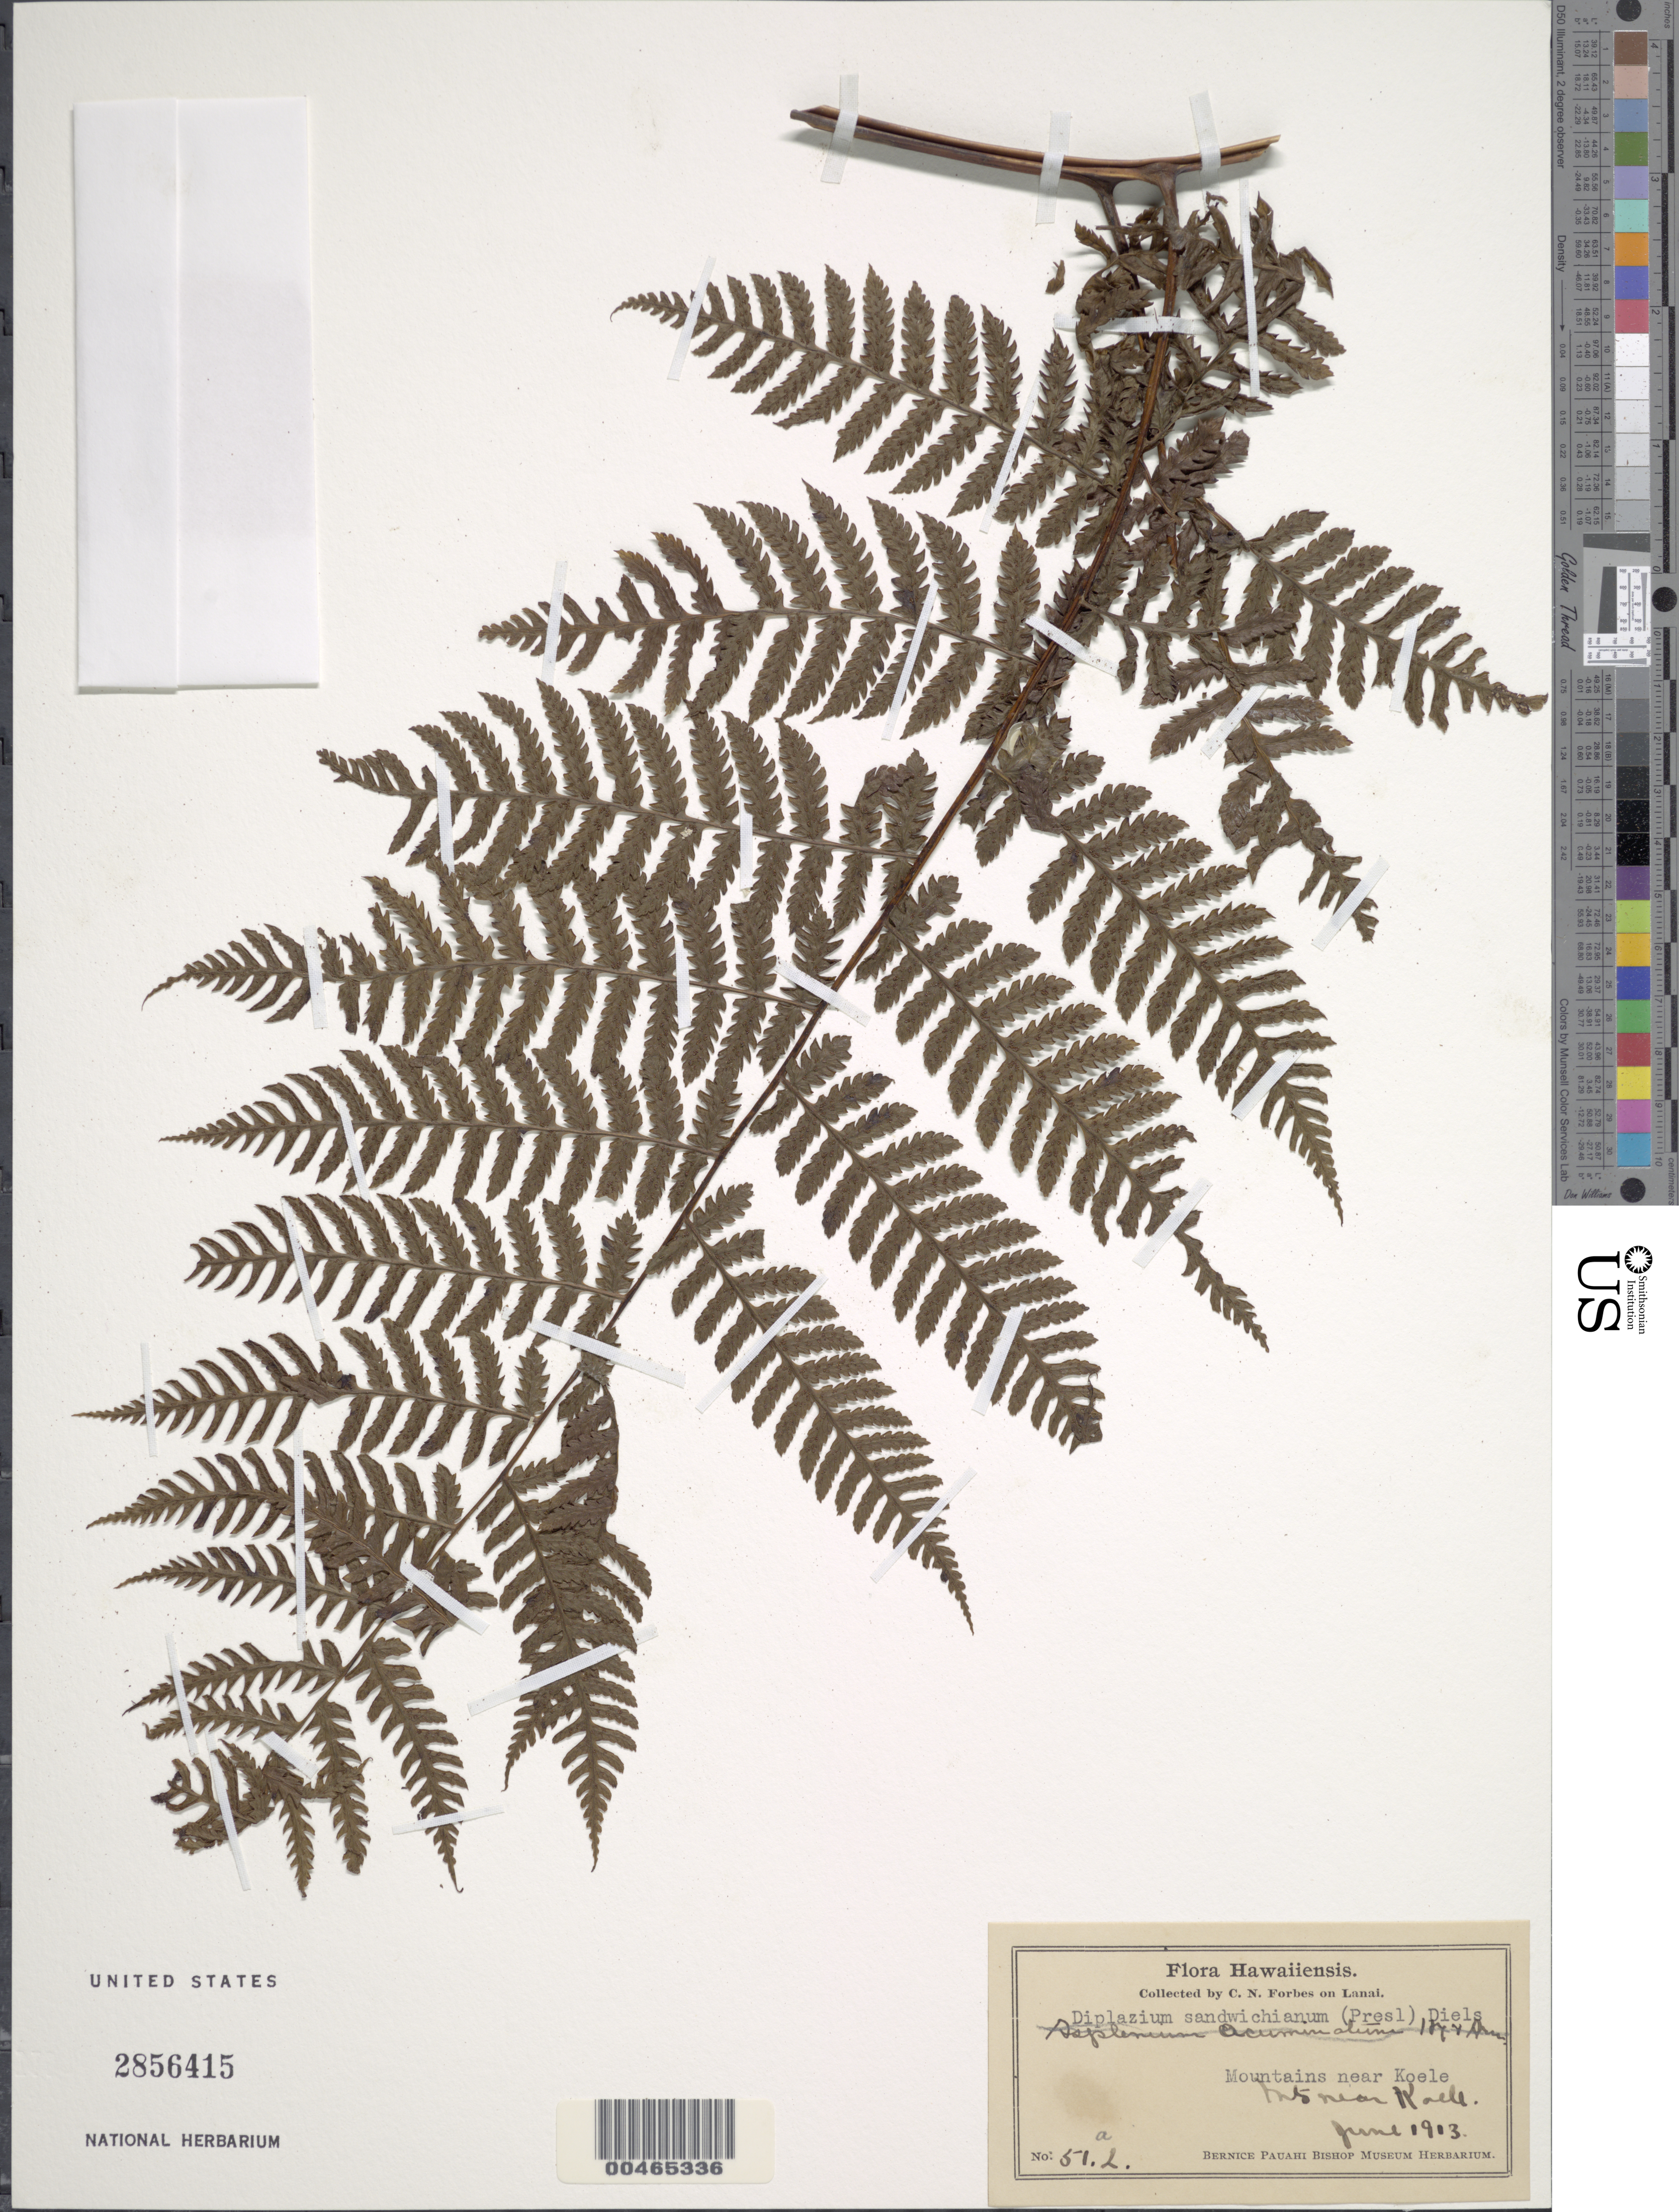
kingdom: Plantae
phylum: Tracheophyta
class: Polypodiopsida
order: Polypodiales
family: Athyriaceae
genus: Diplazium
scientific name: Diplazium sandwichianum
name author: (C. Presl) Diels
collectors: C. N. Forbes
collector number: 51.L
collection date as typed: Jun 1913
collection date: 1913-06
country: United States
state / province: Hawaii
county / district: Maui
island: Lana'i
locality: Mountains near Koele, Lanai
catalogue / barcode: US 2856415